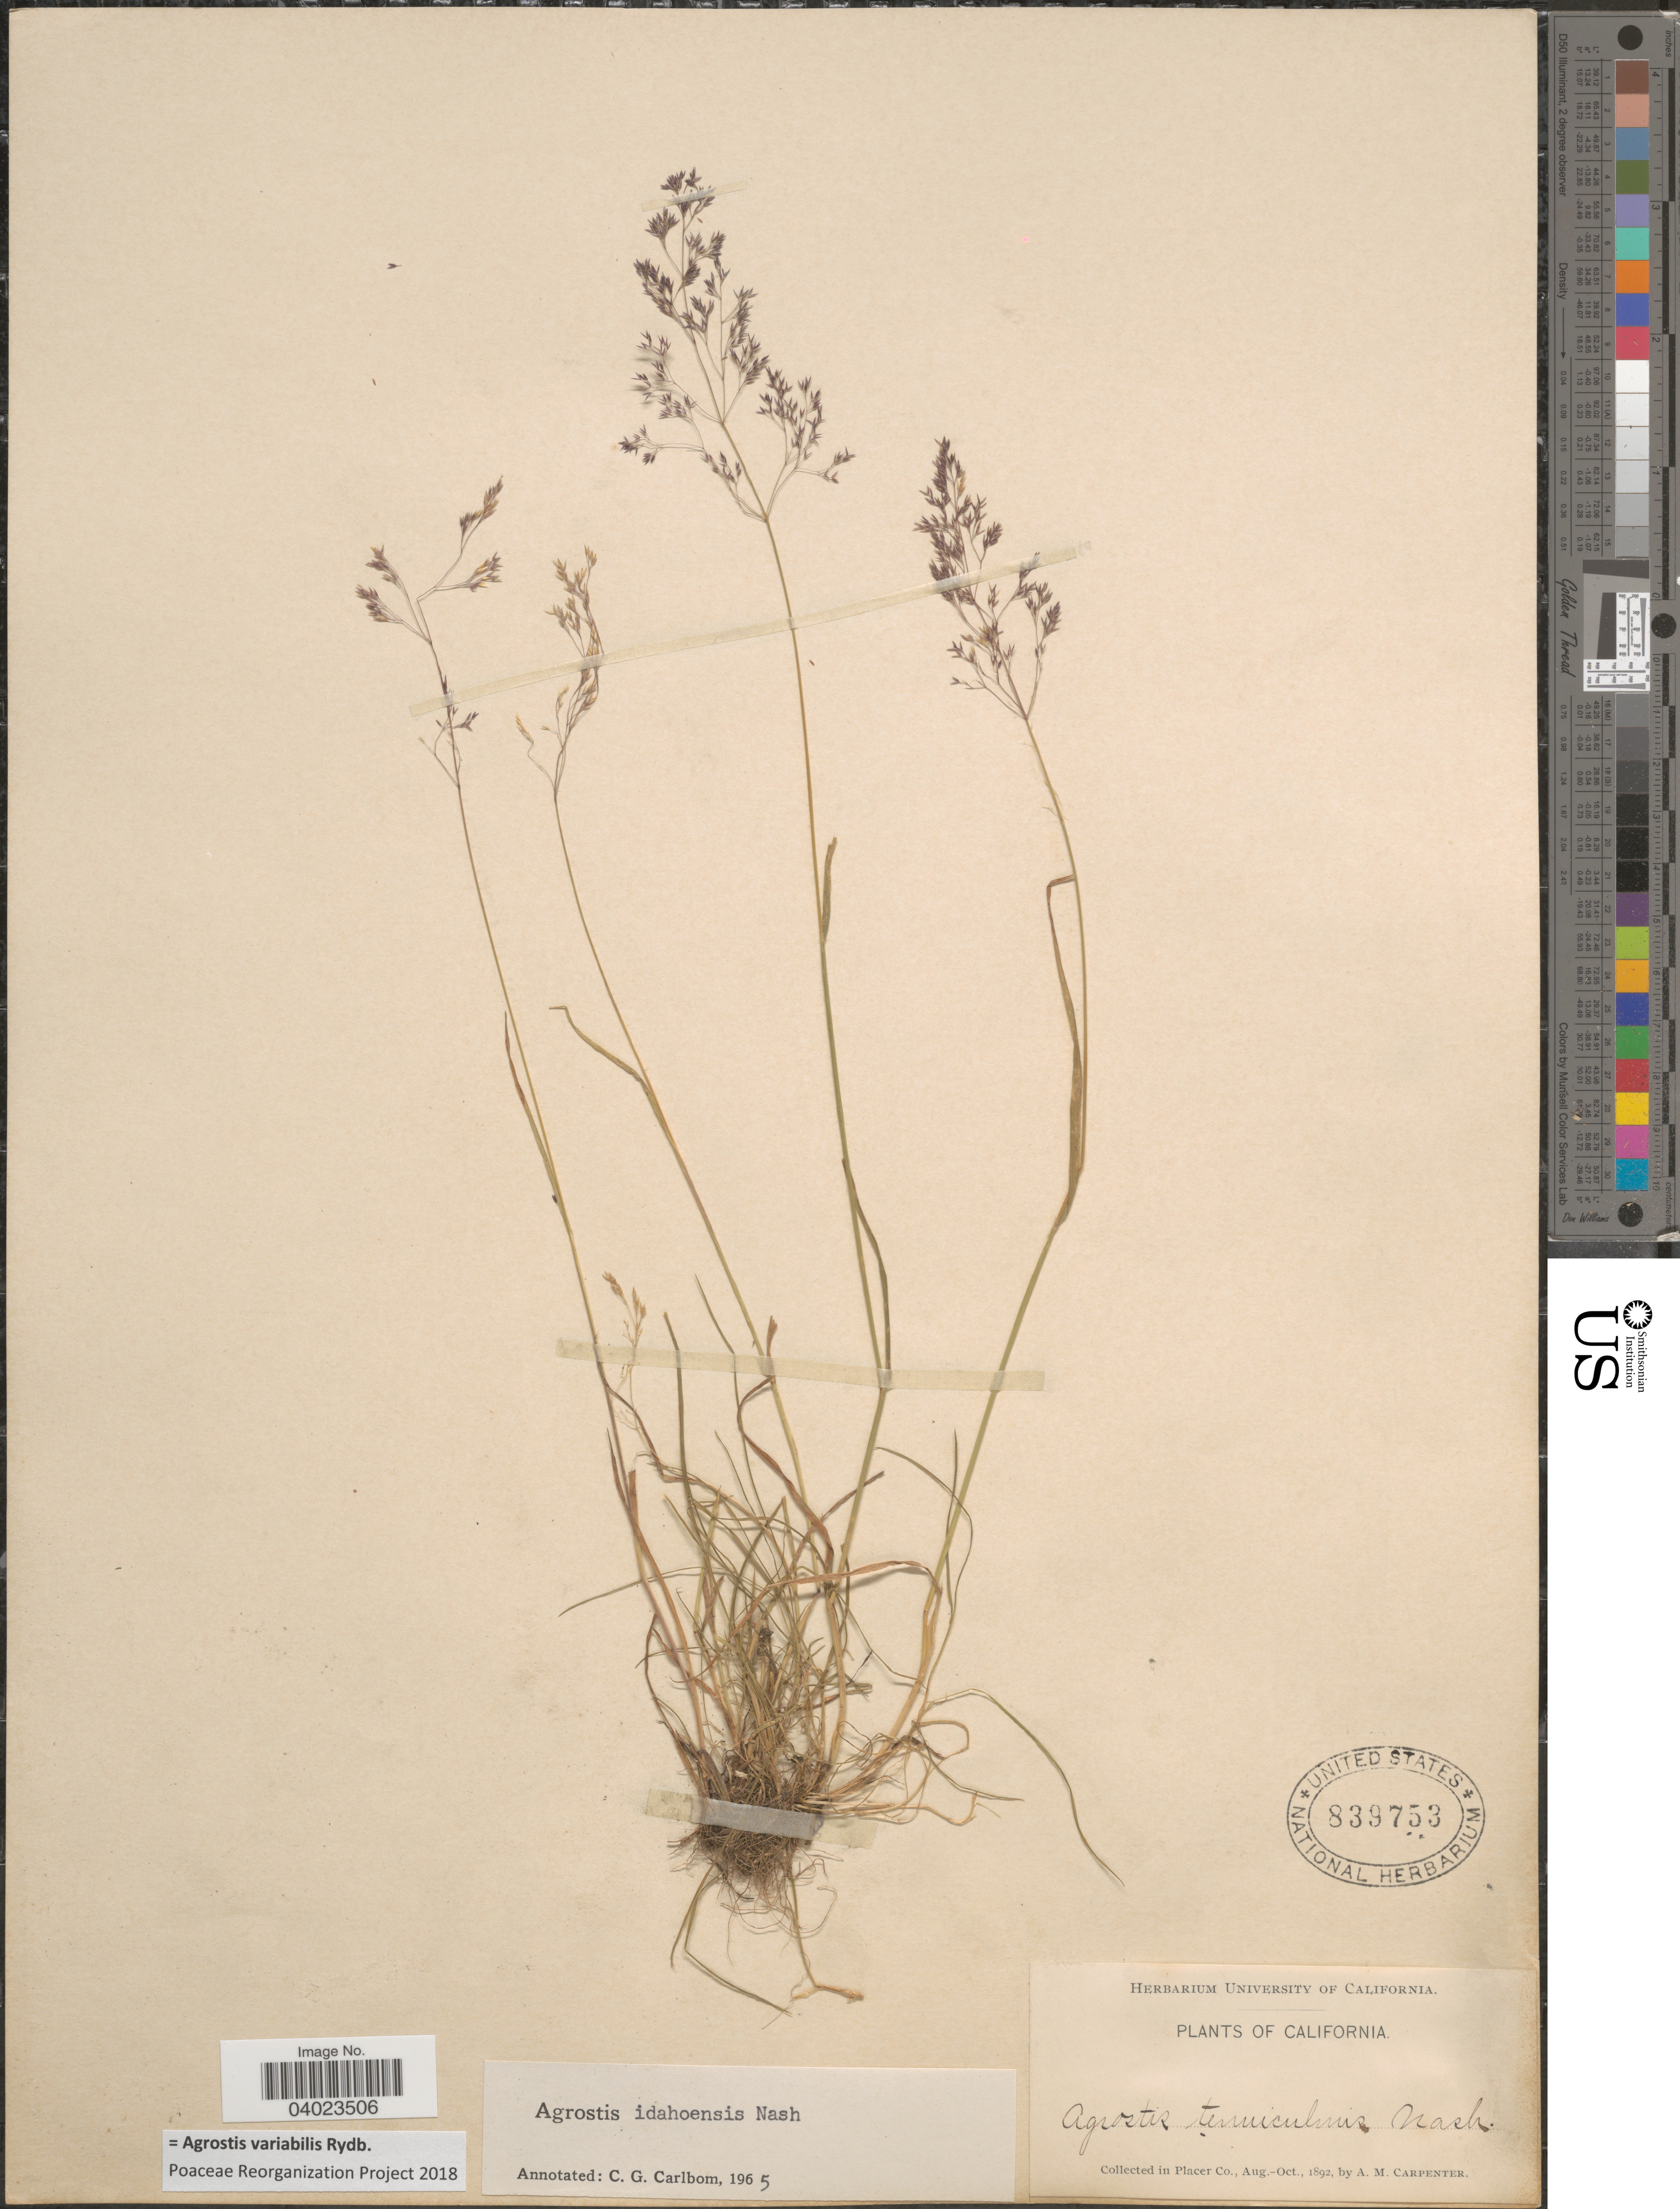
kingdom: Plantae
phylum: Tracheophyta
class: Liliopsida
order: Poales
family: Poaceae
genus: Agrostis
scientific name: Agrostis variabilis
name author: Rydb.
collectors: A. Carpenter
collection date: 1892-08/1892-10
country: United States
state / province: California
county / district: Placer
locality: In Placer Co.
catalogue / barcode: US 839753